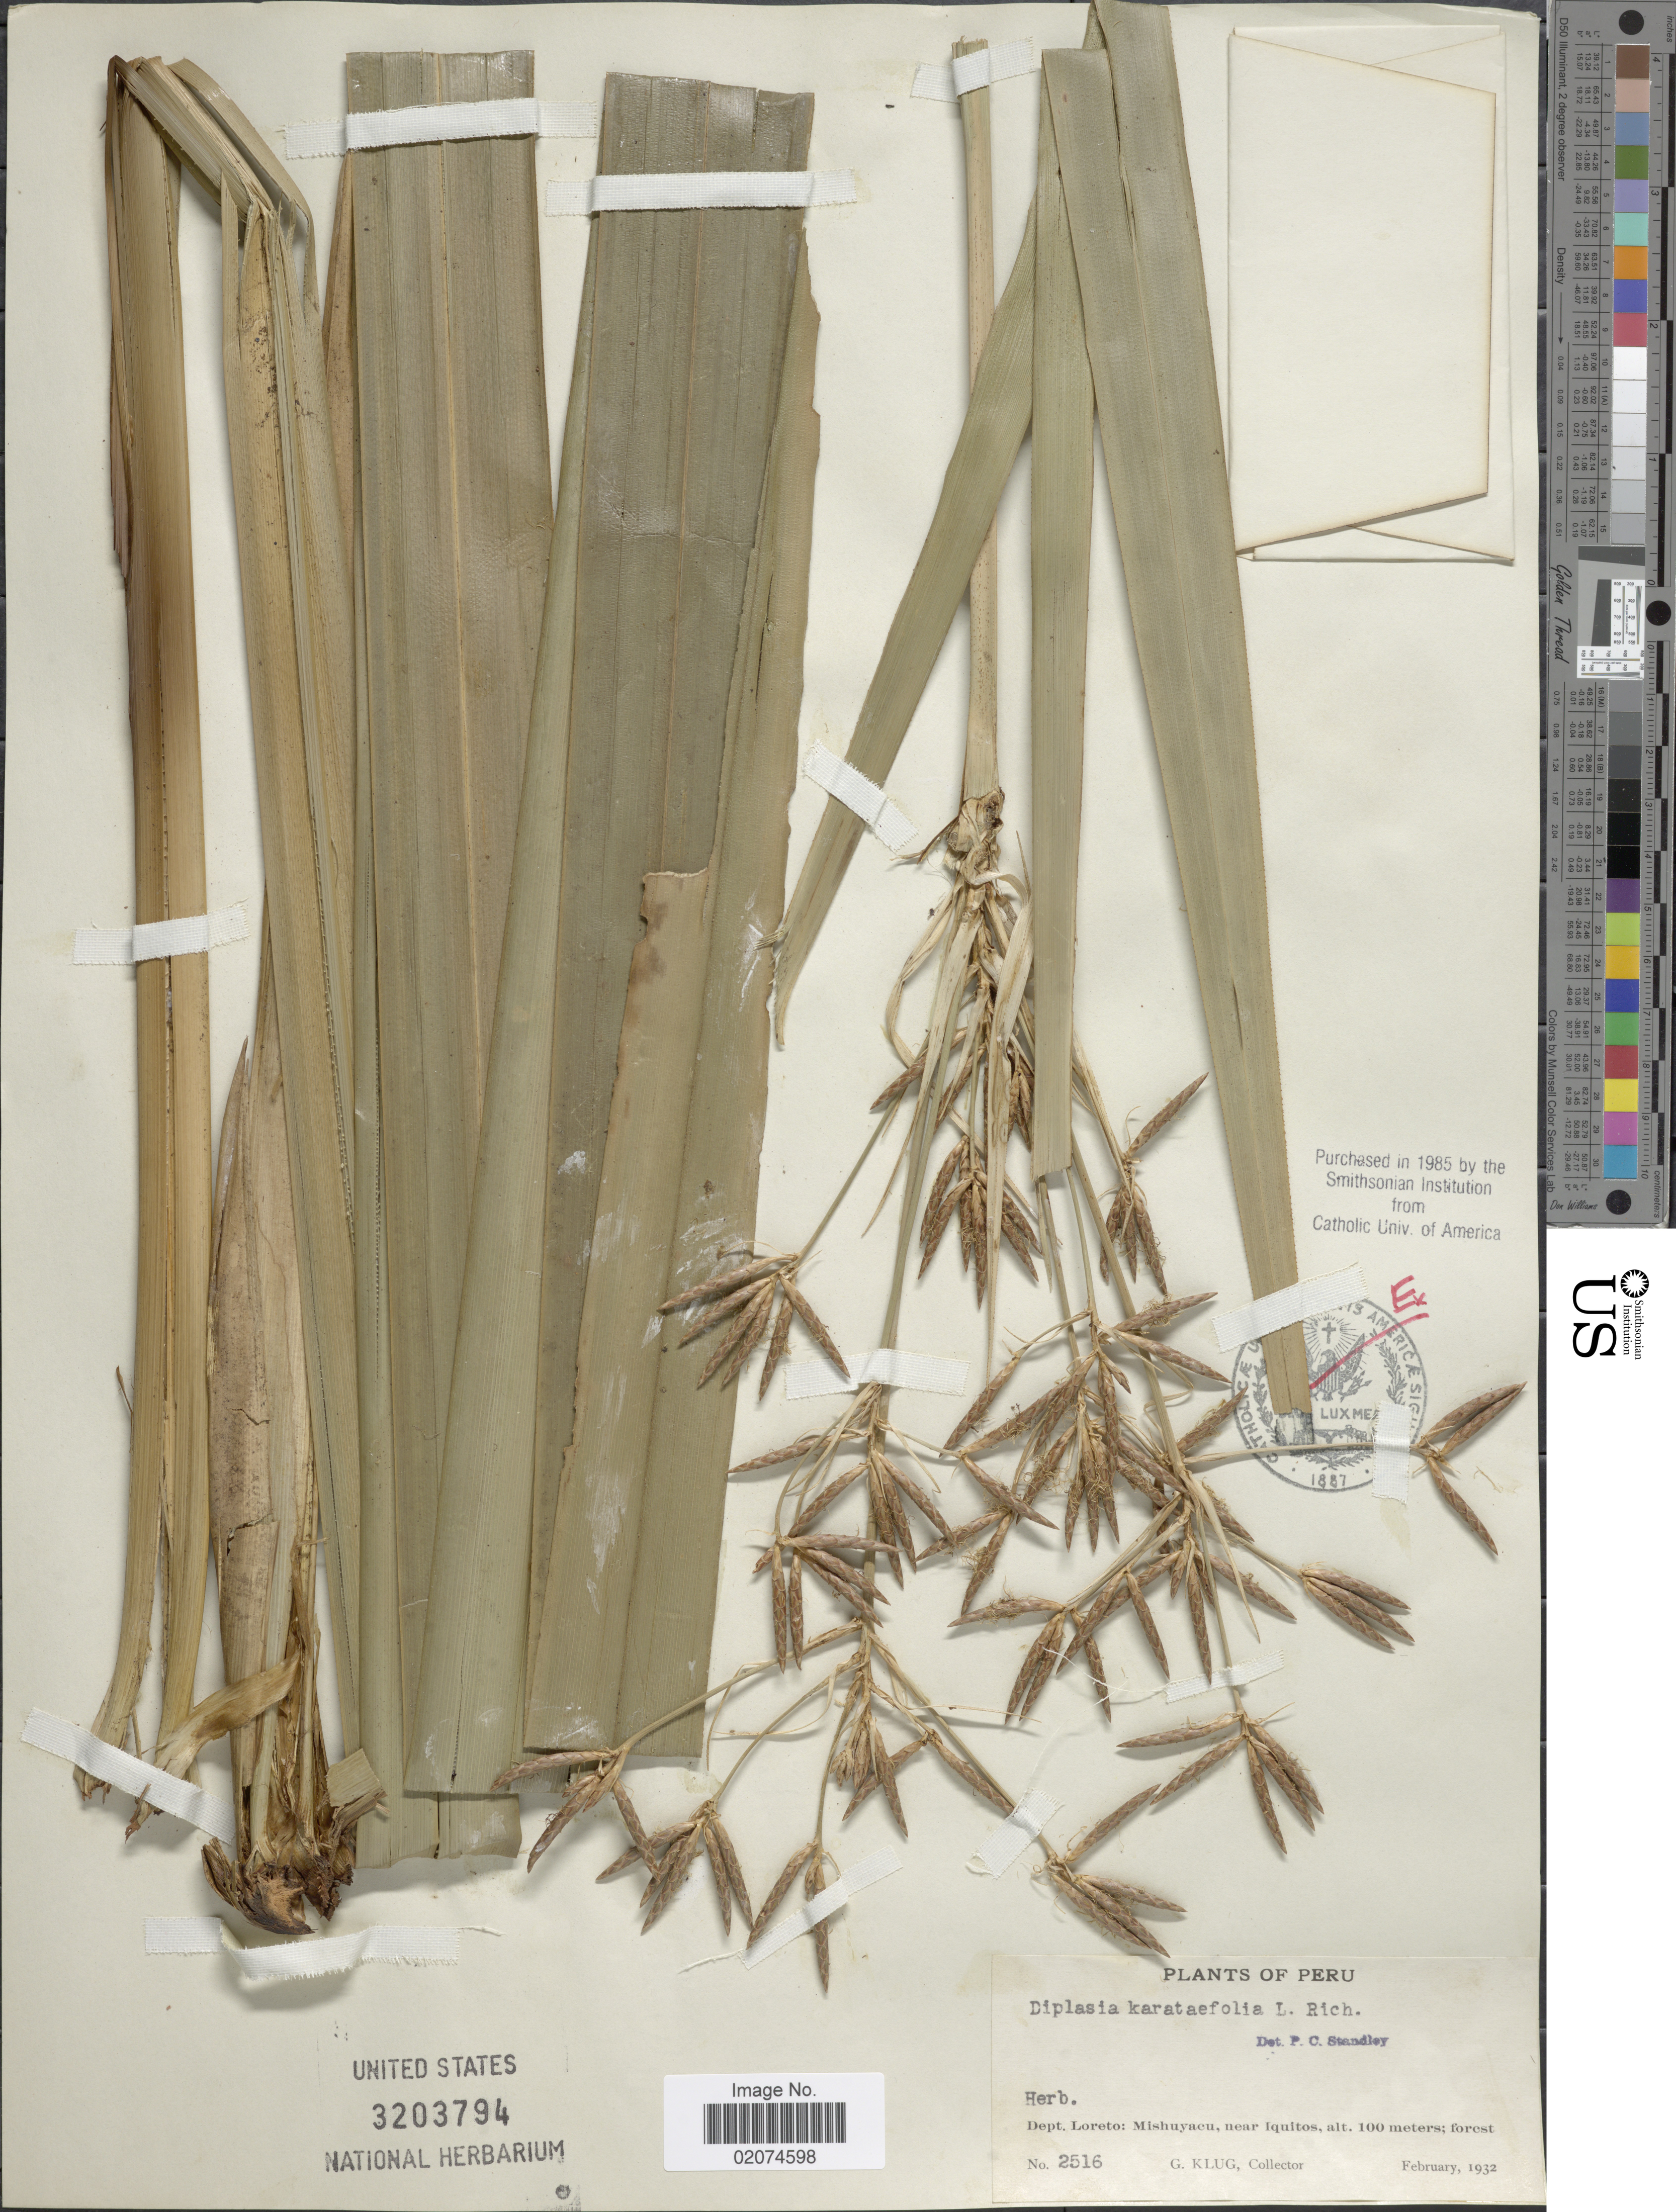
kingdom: Plantae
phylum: Tracheophyta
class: Liliopsida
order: Poales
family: Cyperaceae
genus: Diplasia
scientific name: Diplasia karatifolia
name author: Rich.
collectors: G. Klug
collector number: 2516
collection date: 1932-02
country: Peru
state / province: Loreto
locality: Dept. Loreto: Mishuyacu, near Iquitos.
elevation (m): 100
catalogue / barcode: US 3203794